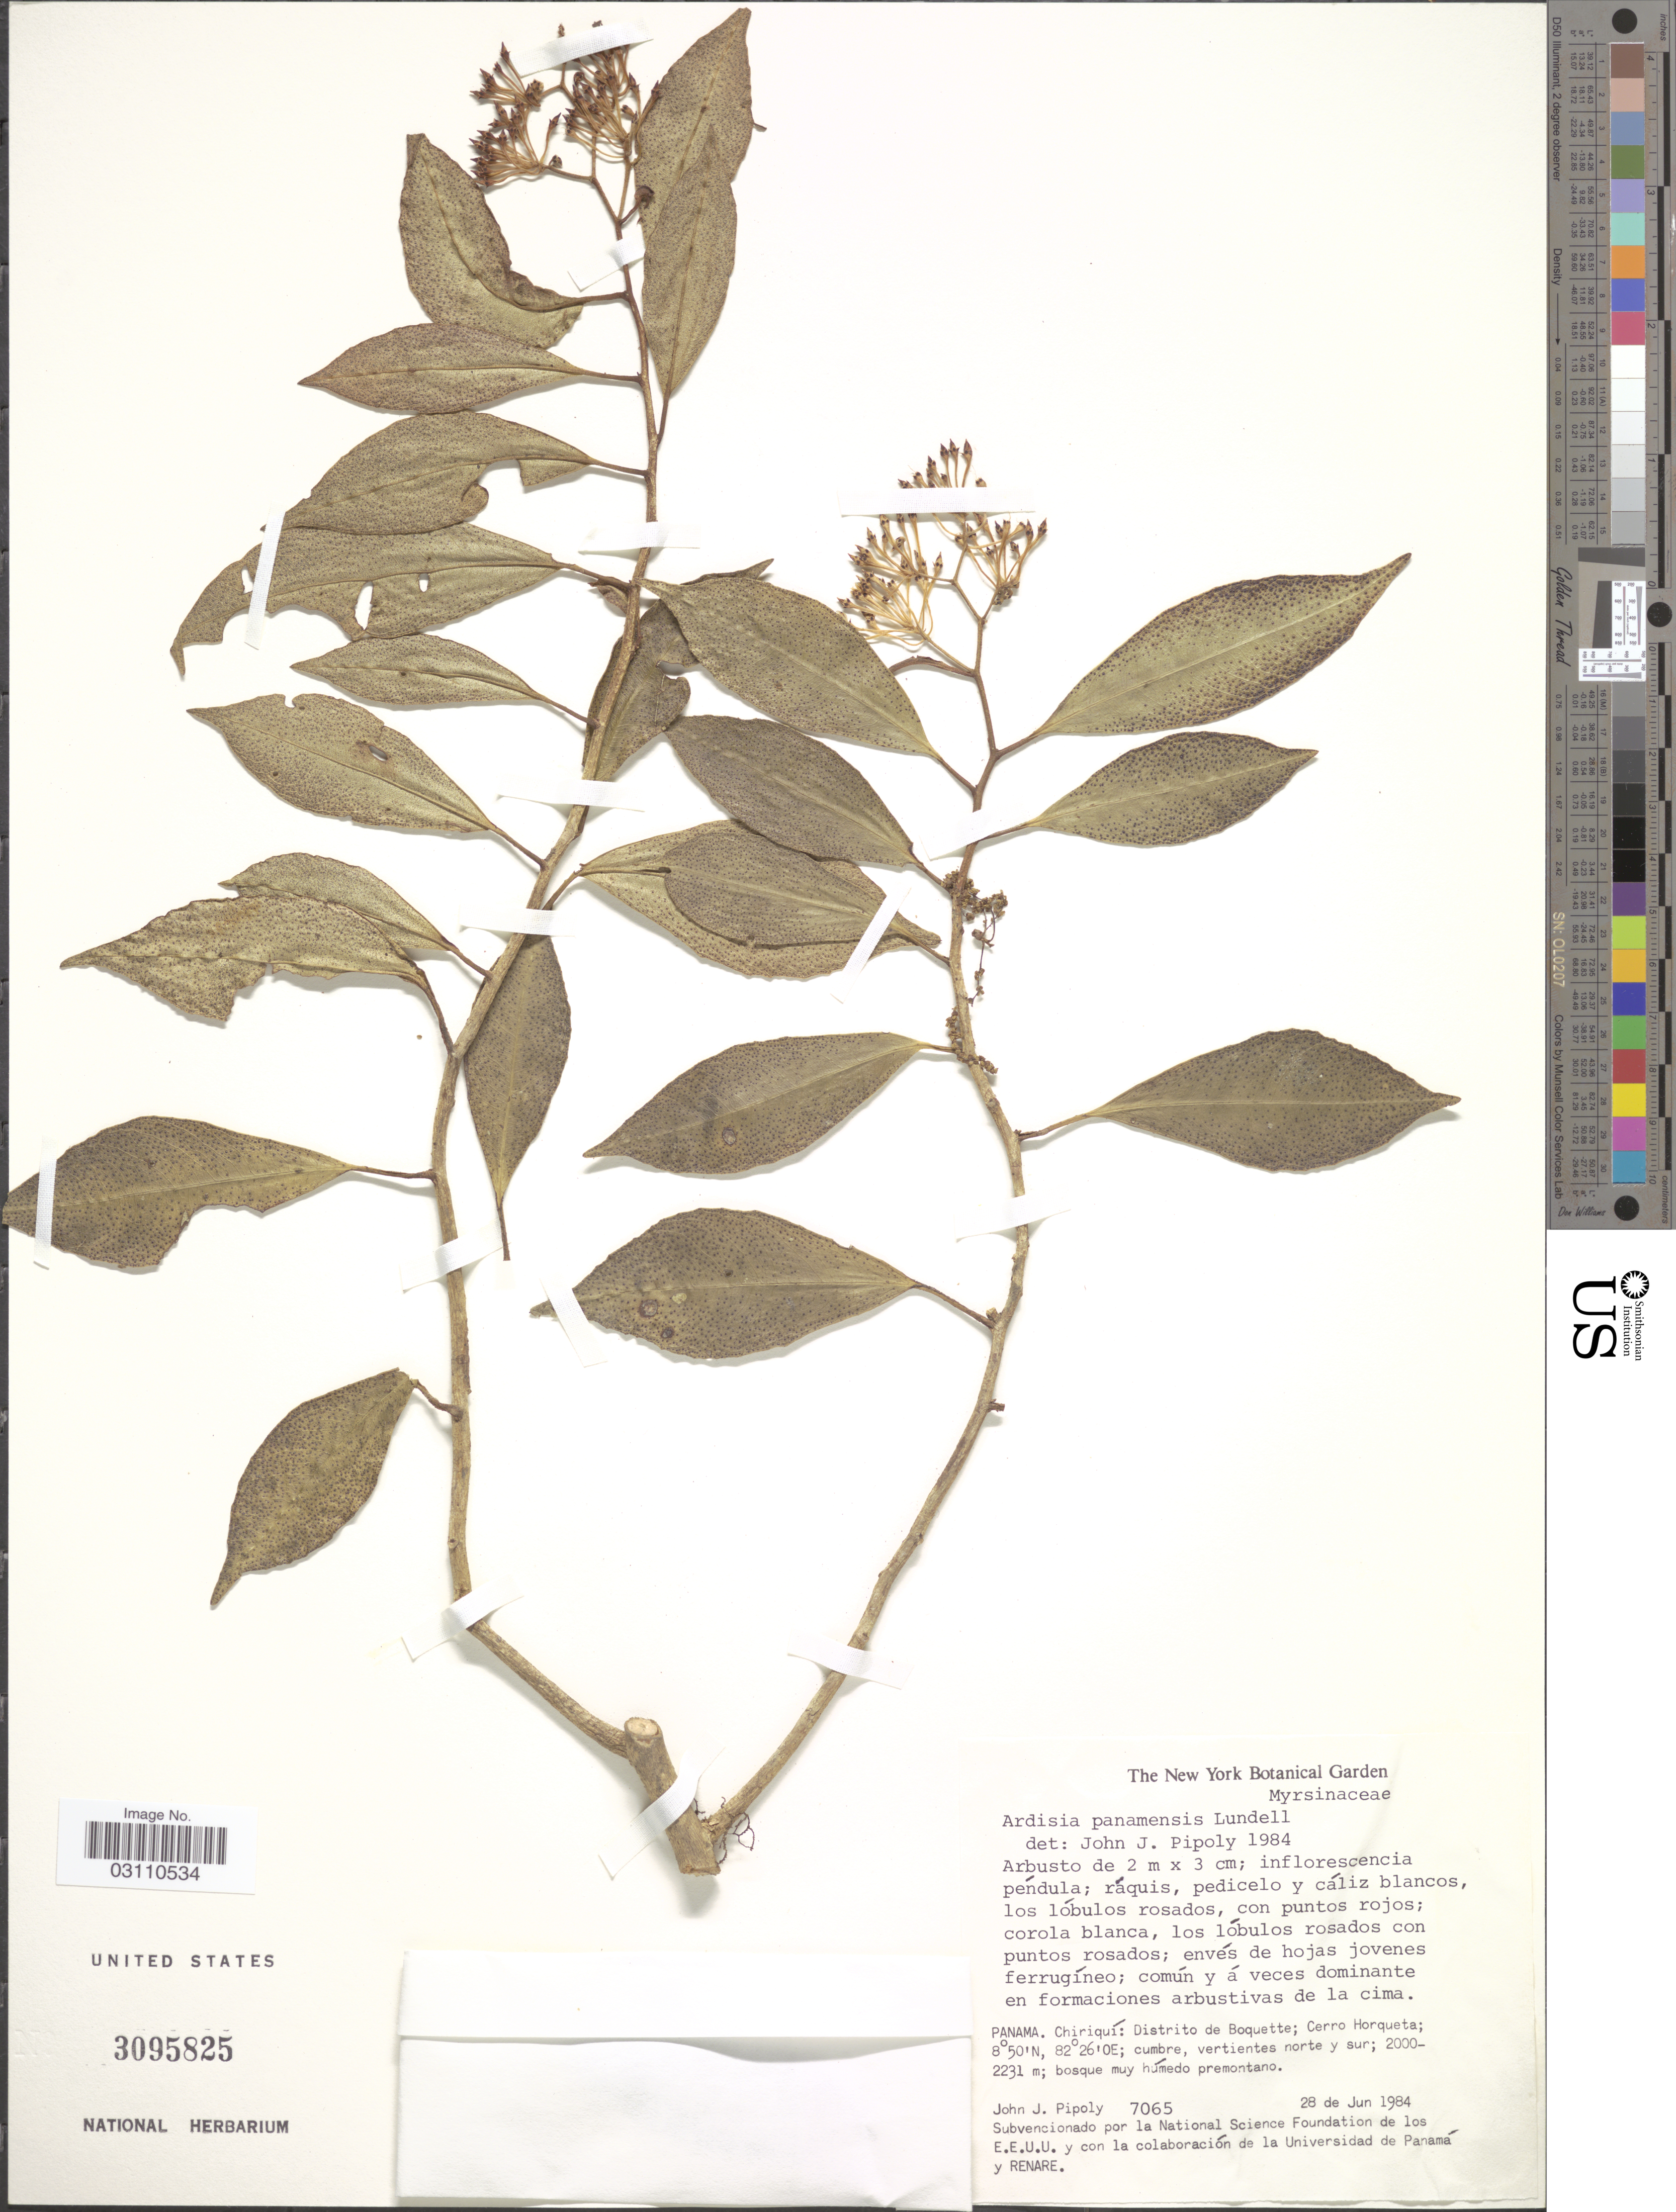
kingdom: Plantae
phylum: Tracheophyta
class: Magnoliopsida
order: Ericales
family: Primulaceae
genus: Ardisia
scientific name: Ardisia panamensis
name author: Lundell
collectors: J. J. Pipoly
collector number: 7065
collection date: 1984-06-28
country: Panama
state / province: Chiriqui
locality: Distrito de Boquette; Cerro Horqueta.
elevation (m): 2000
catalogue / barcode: US 3095825